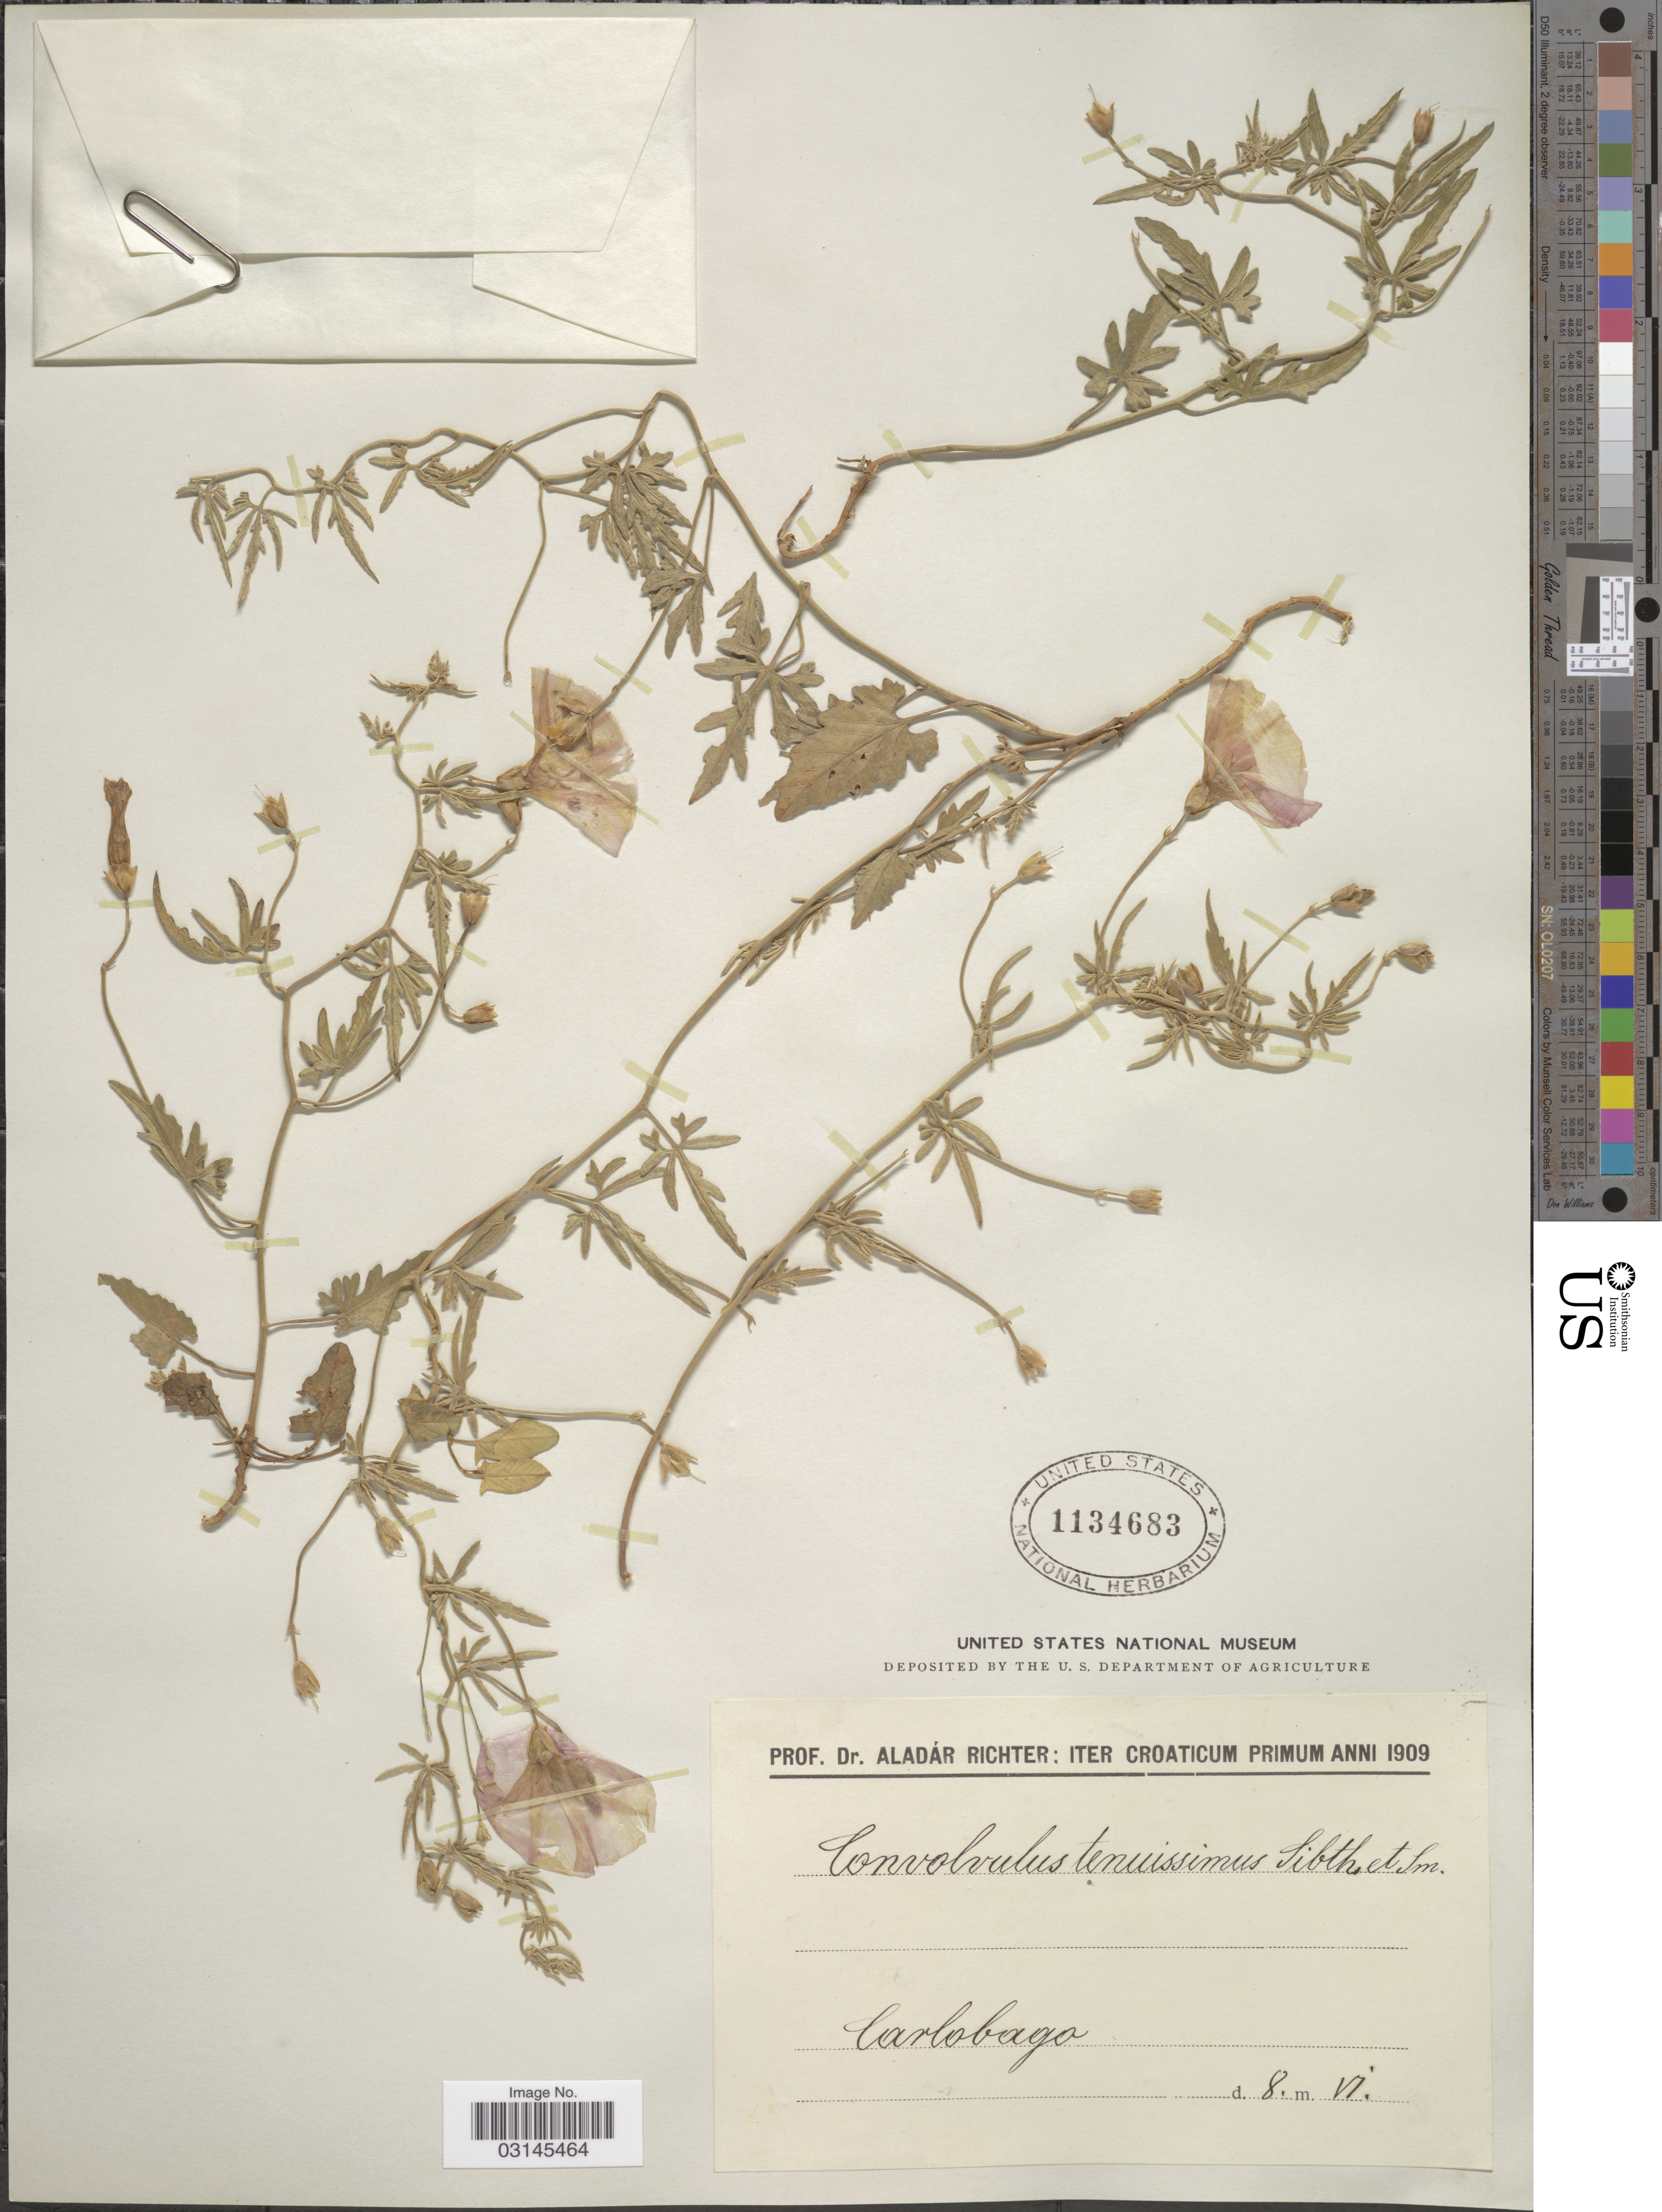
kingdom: Plantae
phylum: Tracheophyta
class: Magnoliopsida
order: Solanales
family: Convolvulaceae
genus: Convolvulus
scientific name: Convolvulus althaeoides var. pedatus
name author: Choisy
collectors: A. Richter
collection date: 1909-06-08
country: Croatia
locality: Carlobago.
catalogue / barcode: US 1134683